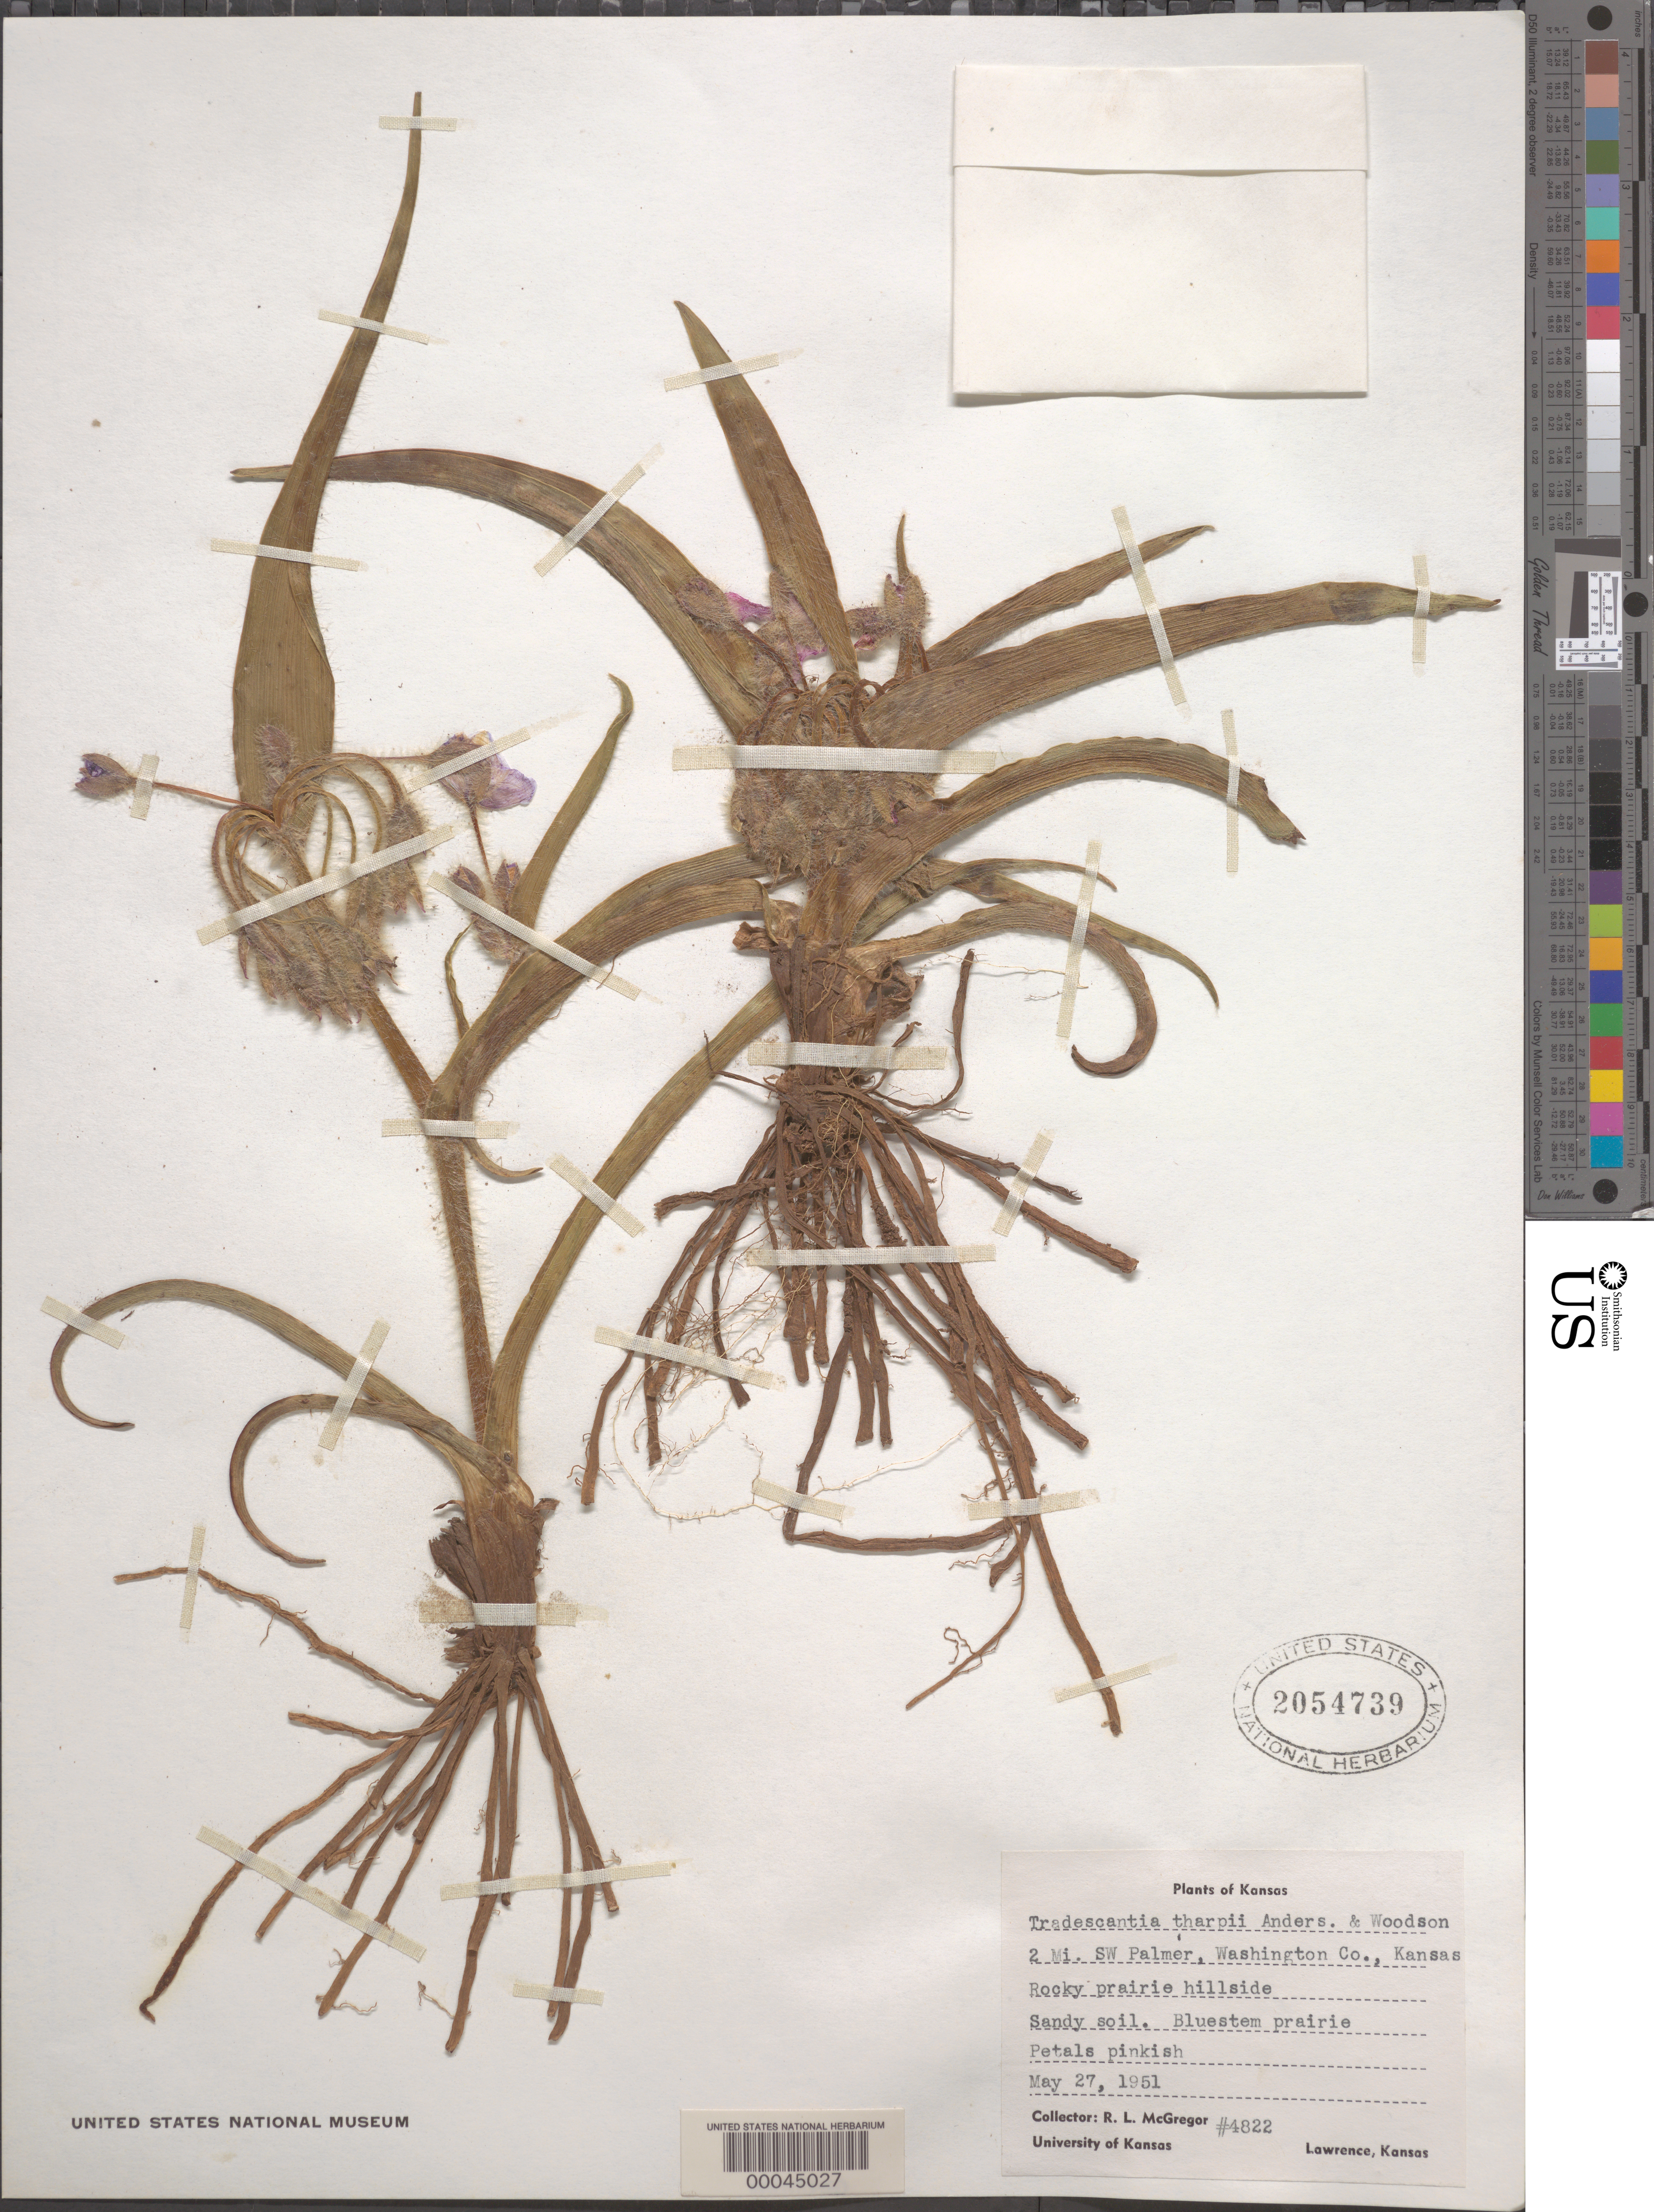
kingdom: Plantae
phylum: Tracheophyta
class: Liliopsida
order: Commelinales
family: Commelinaceae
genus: Tradescantia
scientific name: Tradescantia tharpii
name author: E.S. Anderson & Woodson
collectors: R. L. McGregor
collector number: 4822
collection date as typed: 27 May 1951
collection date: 1951-05-27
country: United States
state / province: Kansas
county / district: Washington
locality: Sw of palmer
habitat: Sandy, bluestem prairie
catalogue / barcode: US 2054739